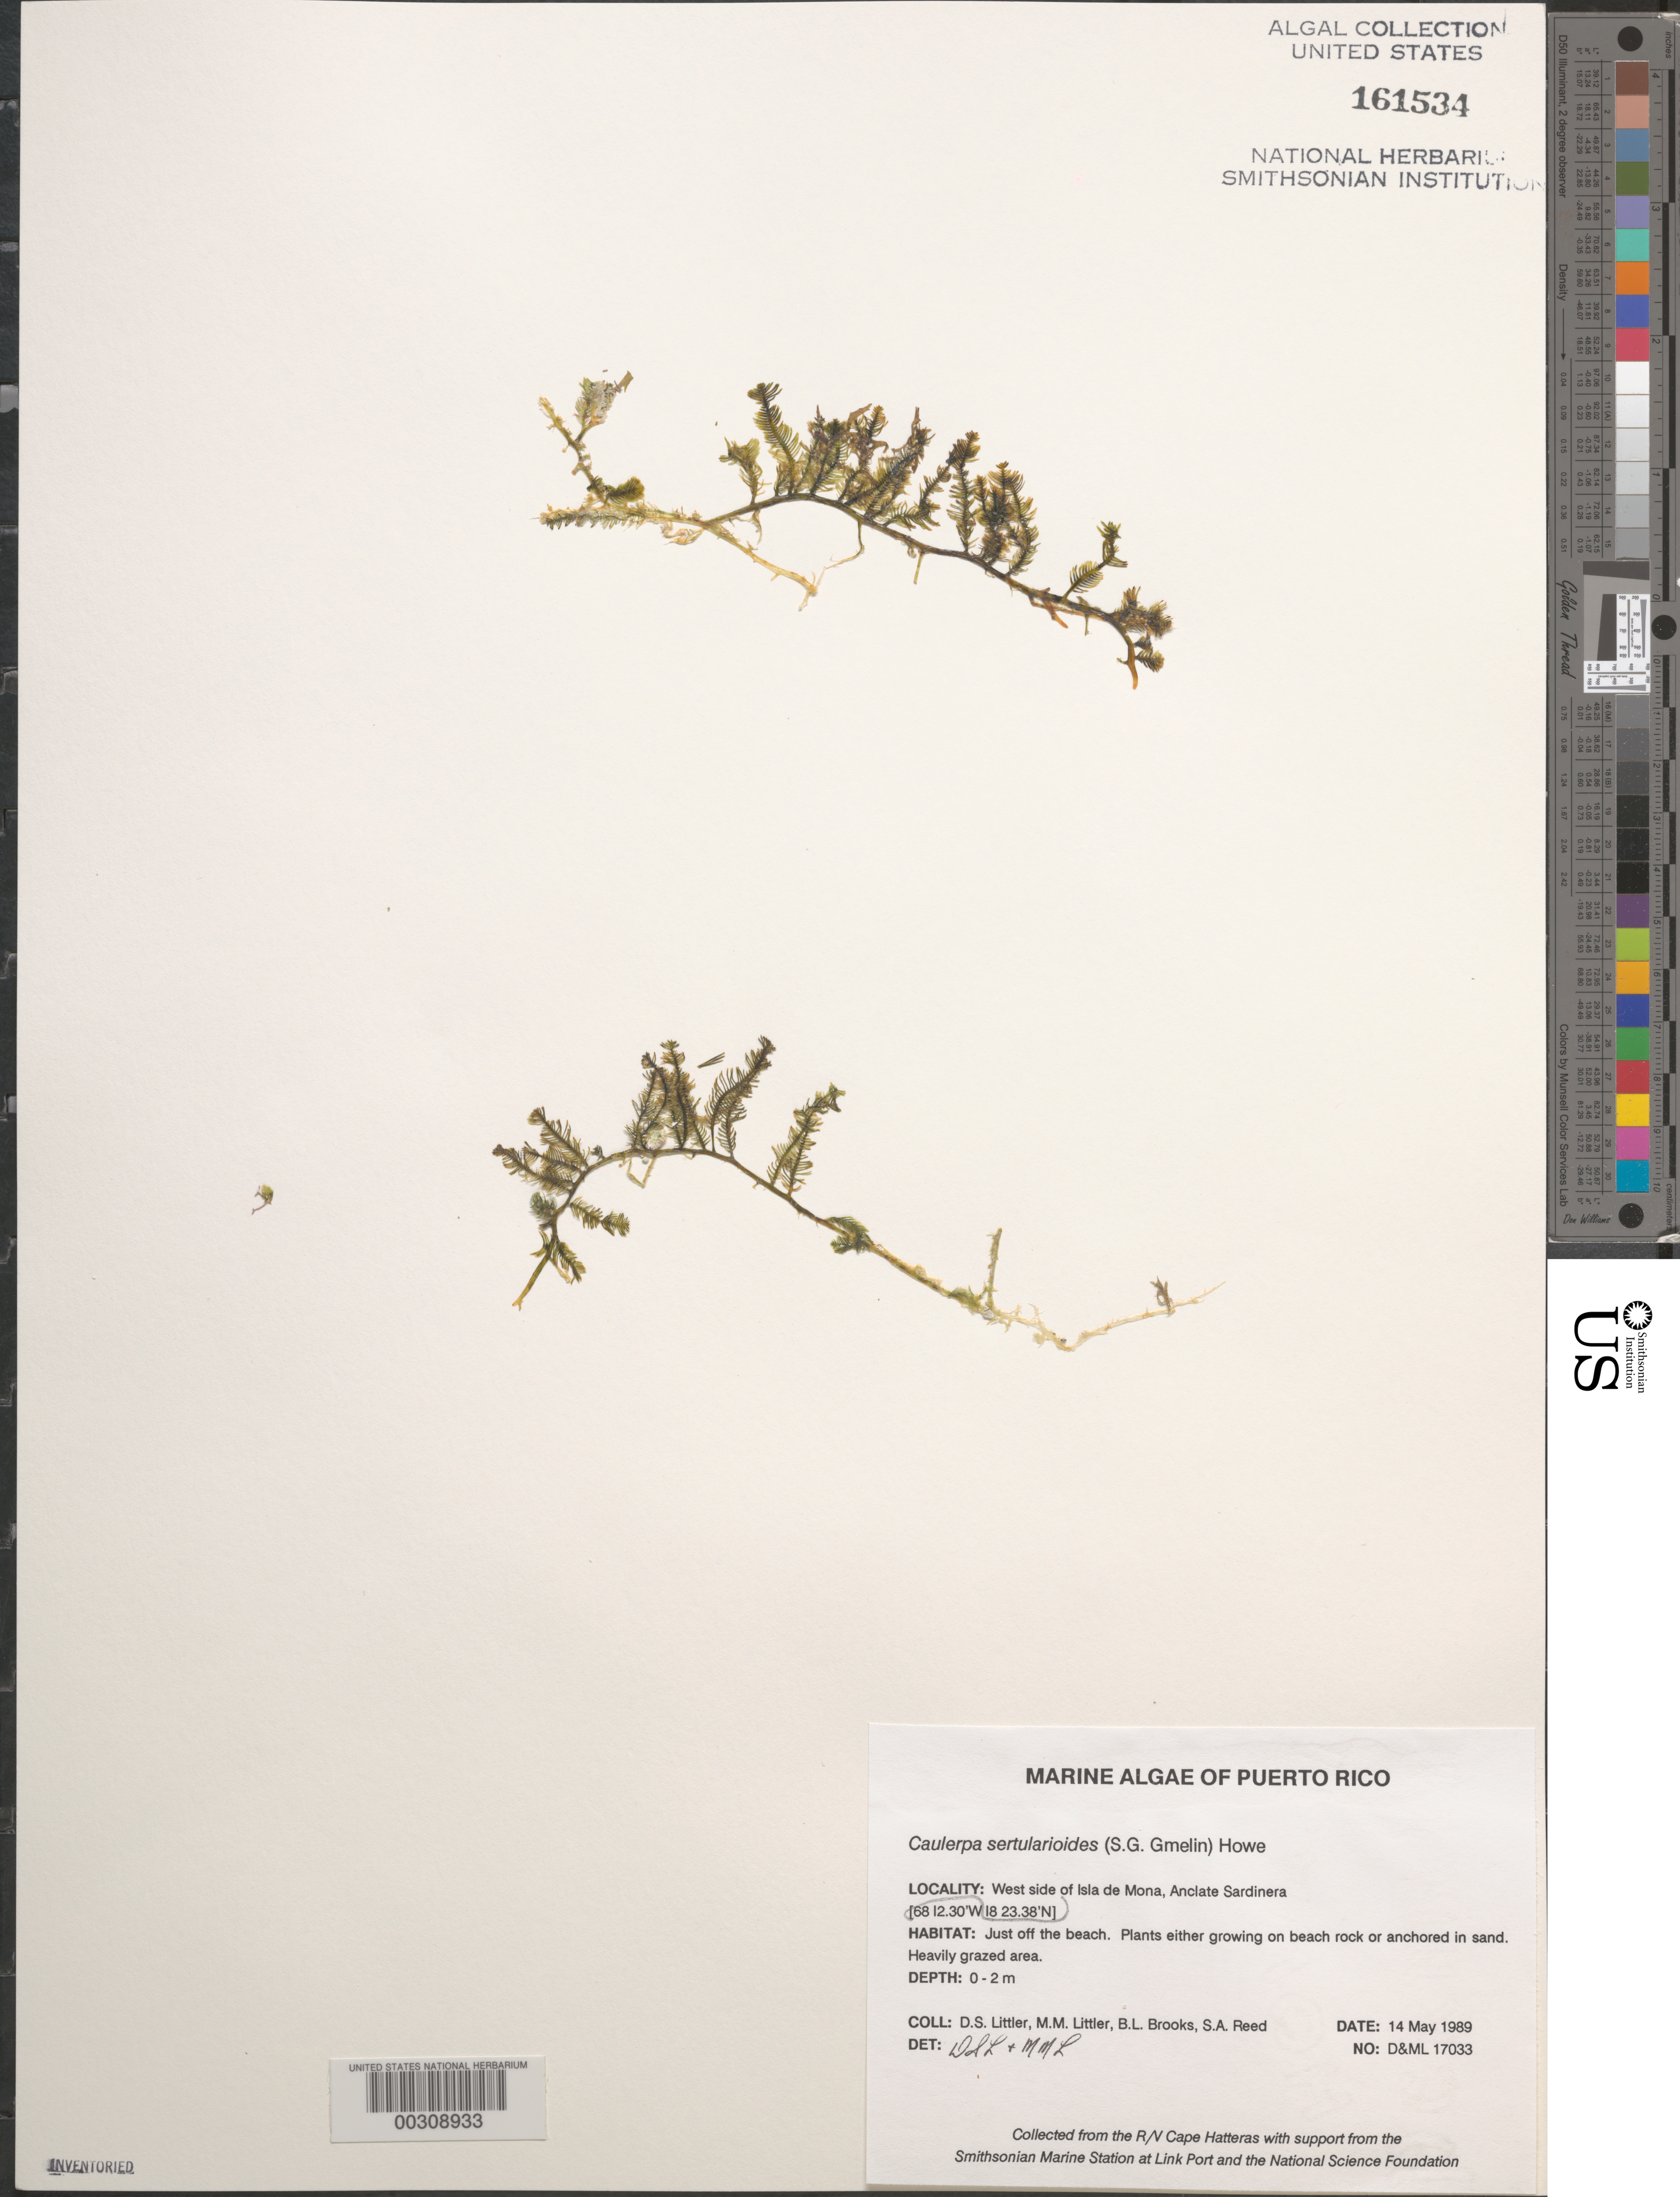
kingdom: Plantae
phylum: Chlorophyta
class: Ulvophyceae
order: Bryopsidales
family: Caulerpaceae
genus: Caulerpa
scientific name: Caulerpa sertularioides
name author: (S.G. Gmel.) M. Howe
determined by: Littler, D. S.; Littler, M. M.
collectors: D. S. Littler, M. M. Littler, B. Brooks & S. Reed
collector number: D&ML 17033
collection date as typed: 14 May 1989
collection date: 1989-05-14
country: Puerto Rico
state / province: Mayaguez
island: Isla de Mona (Isla Mona)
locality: Anclate Sardinera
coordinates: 18 23.38'N, 68 12.30'W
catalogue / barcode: US 161534